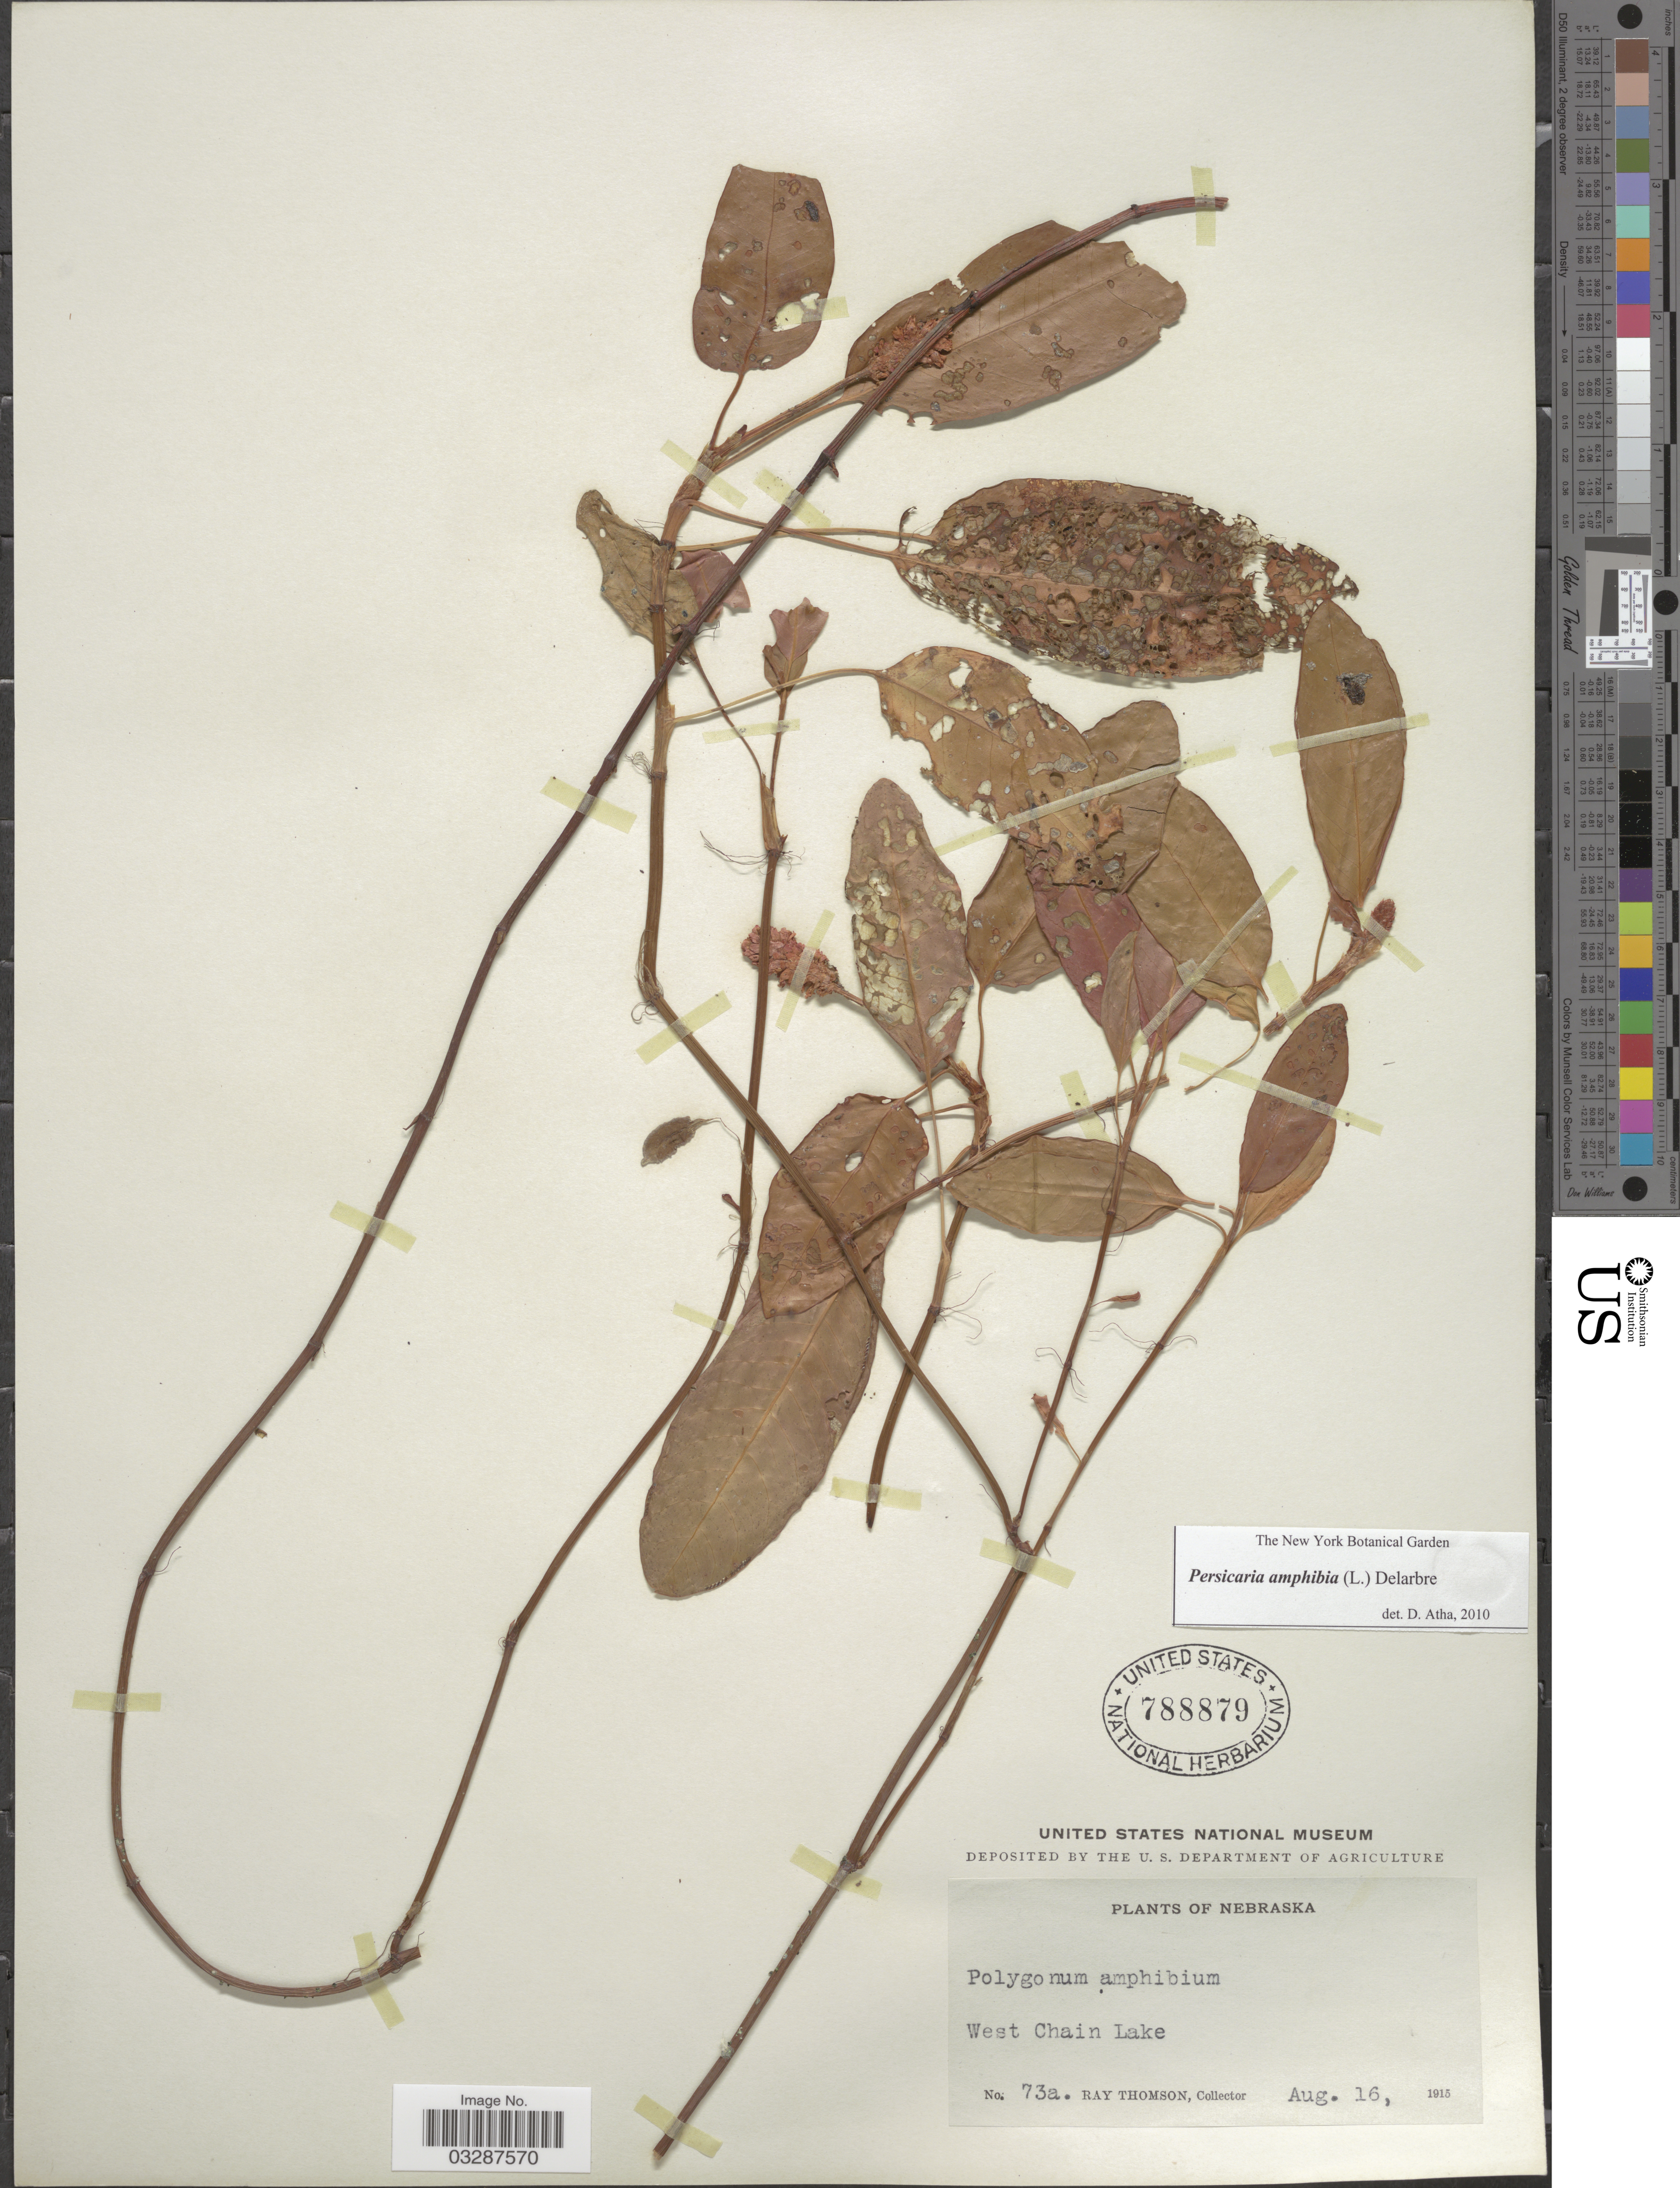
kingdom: Plantae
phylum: Tracheophyta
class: Magnoliopsida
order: Caryophyllales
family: Polygonaceae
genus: Persicaria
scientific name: Persicaria amphibia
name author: (L.) Delarbre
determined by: Atha, D. E.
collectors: R. Thomson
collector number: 73a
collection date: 1915-08-16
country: United States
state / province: Nebraska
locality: West Chain Lake.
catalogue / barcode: US 788879